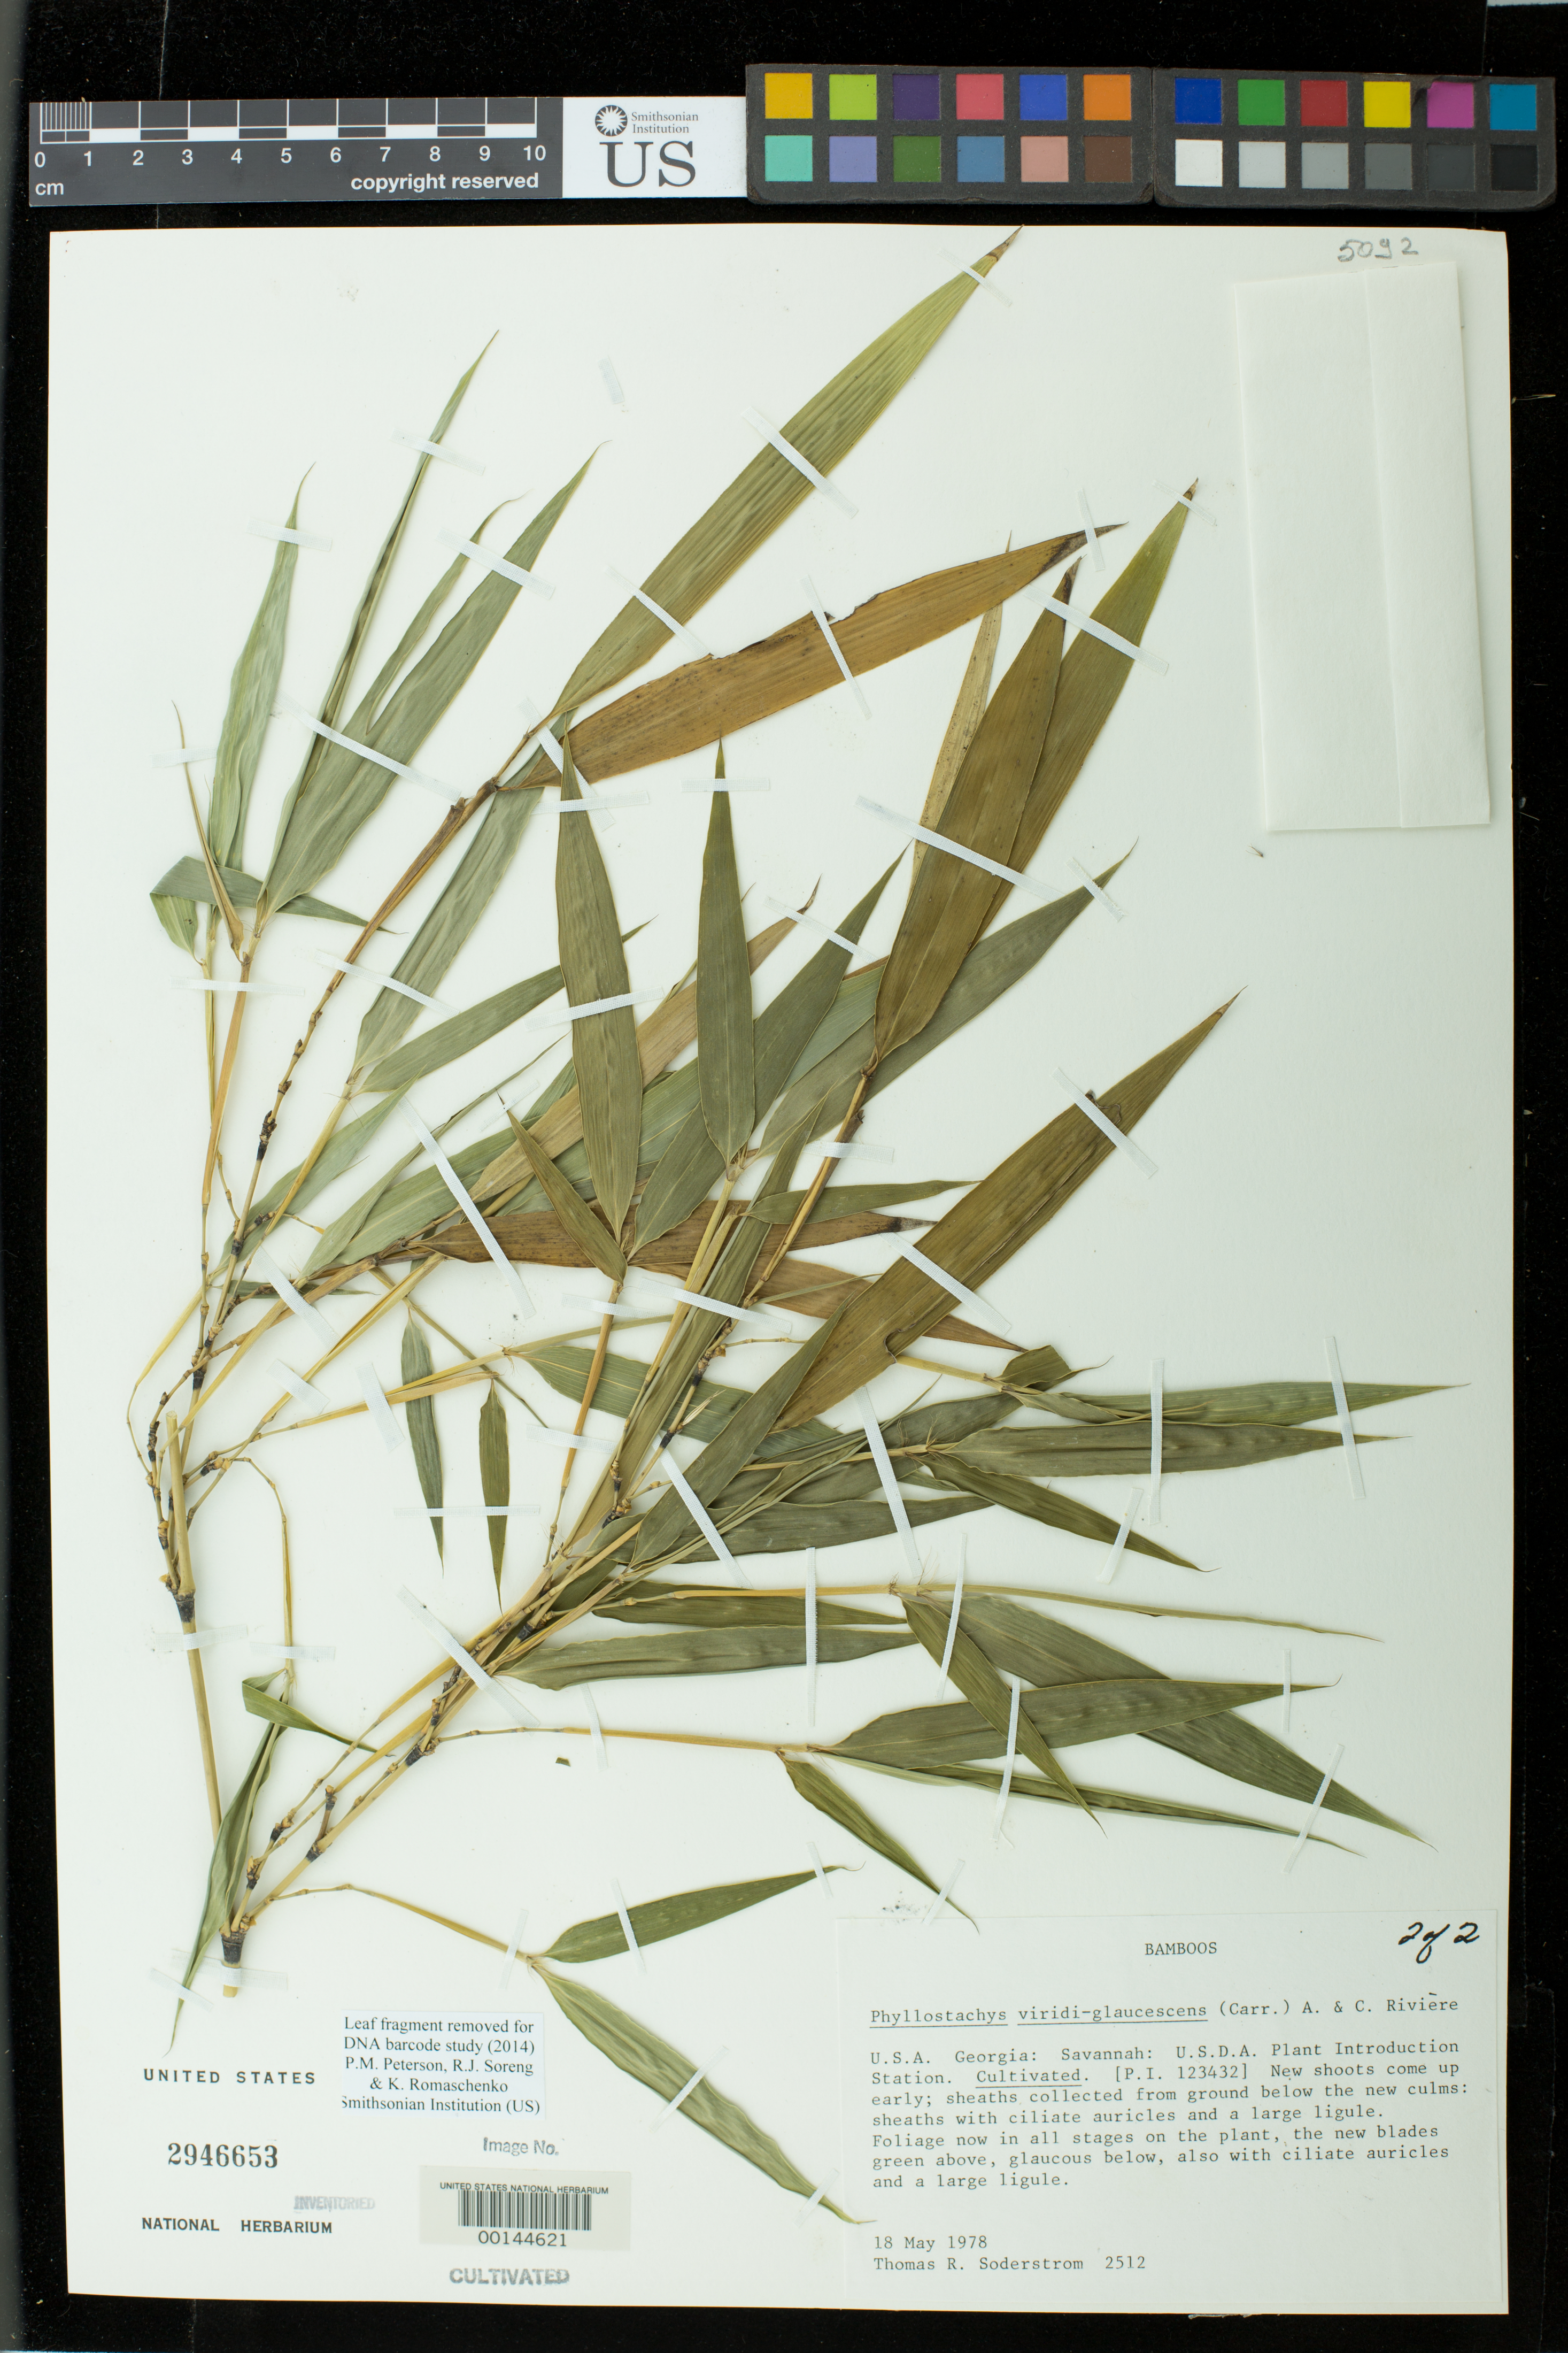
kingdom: Plantae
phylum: Tracheophyta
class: Liliopsida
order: Poales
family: Poaceae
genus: Phyllostachys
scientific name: Phyllostachys viridiglaucescens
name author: Rivière & C. Rivière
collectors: T. R. Soderstrom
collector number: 2512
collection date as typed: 18 May 1978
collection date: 1978-05-18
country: United States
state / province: Georgia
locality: Savannah, barbour lathrop p.i. garden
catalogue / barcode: US 2946653